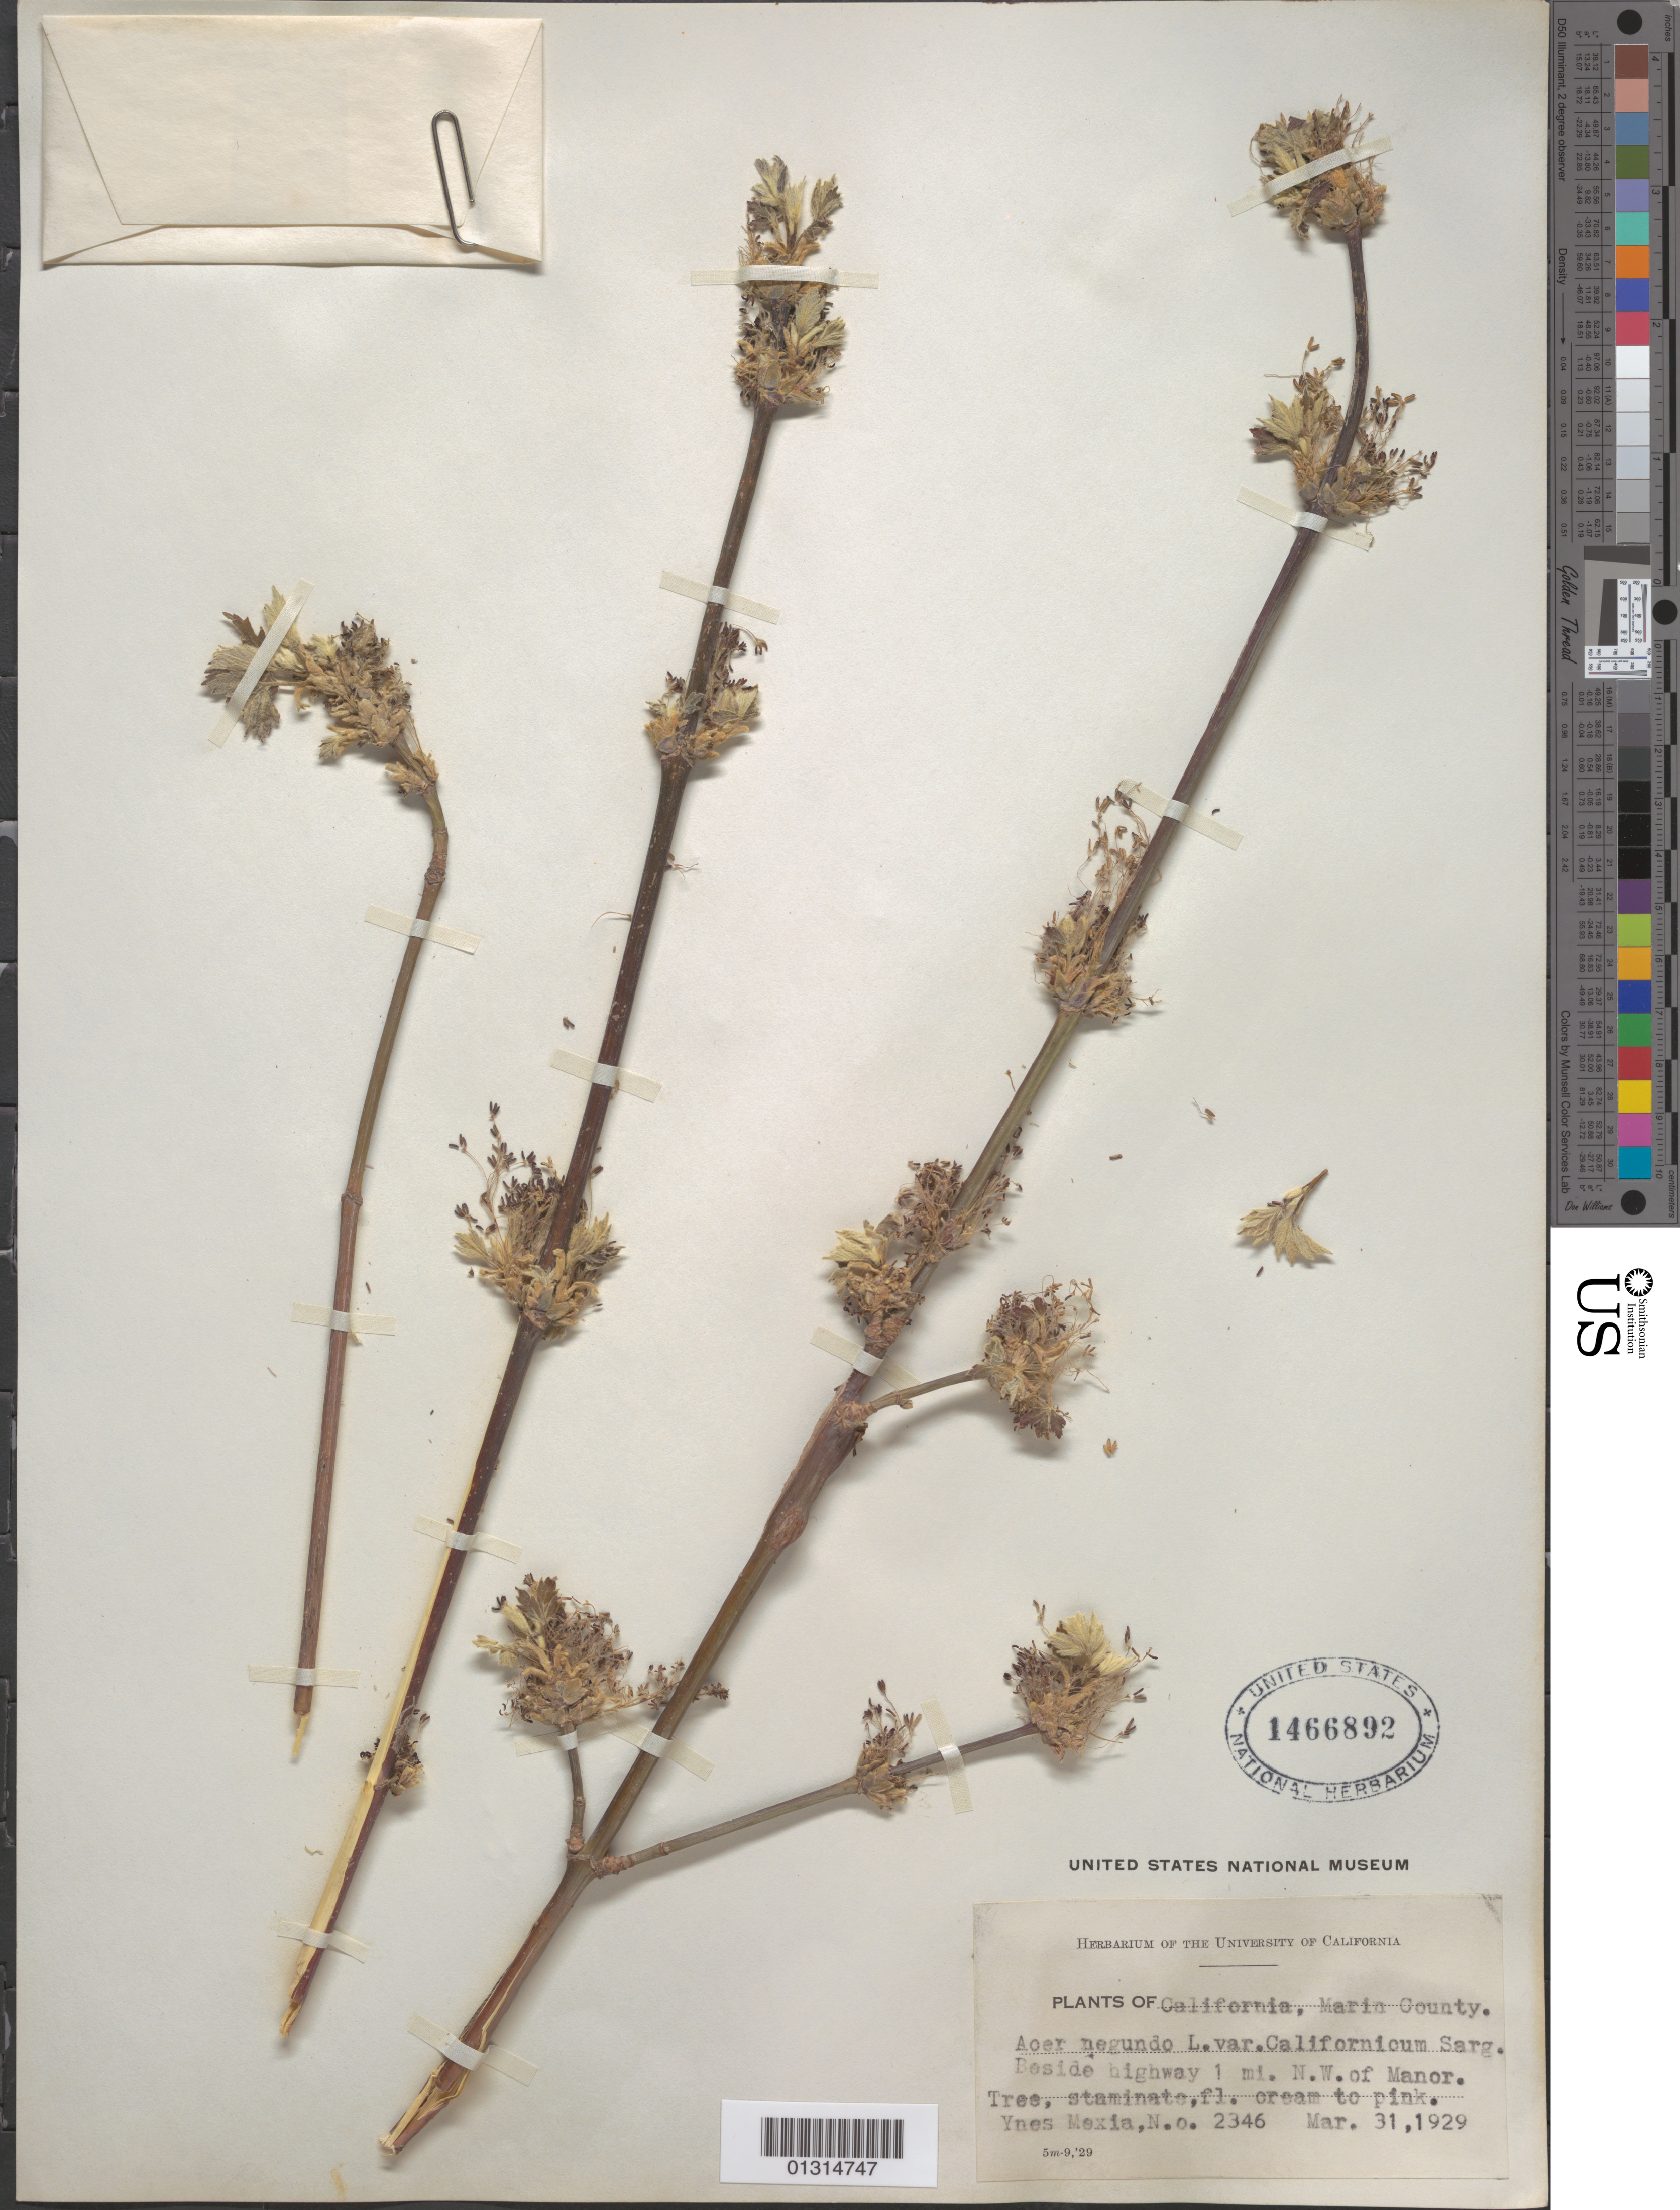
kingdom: Plantae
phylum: Tracheophyta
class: Magnoliopsida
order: Sapindales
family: Sapindaceae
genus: Acer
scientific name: Acer negundo subsp. californicum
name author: (Torr. & A. Gray) Wesm.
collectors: Y. Mexia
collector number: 2346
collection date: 1929-03-31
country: United States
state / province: California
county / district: Marin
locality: Marin County, beside highway 1 mile NW of Manor.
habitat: Beside highway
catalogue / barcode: US 1466892